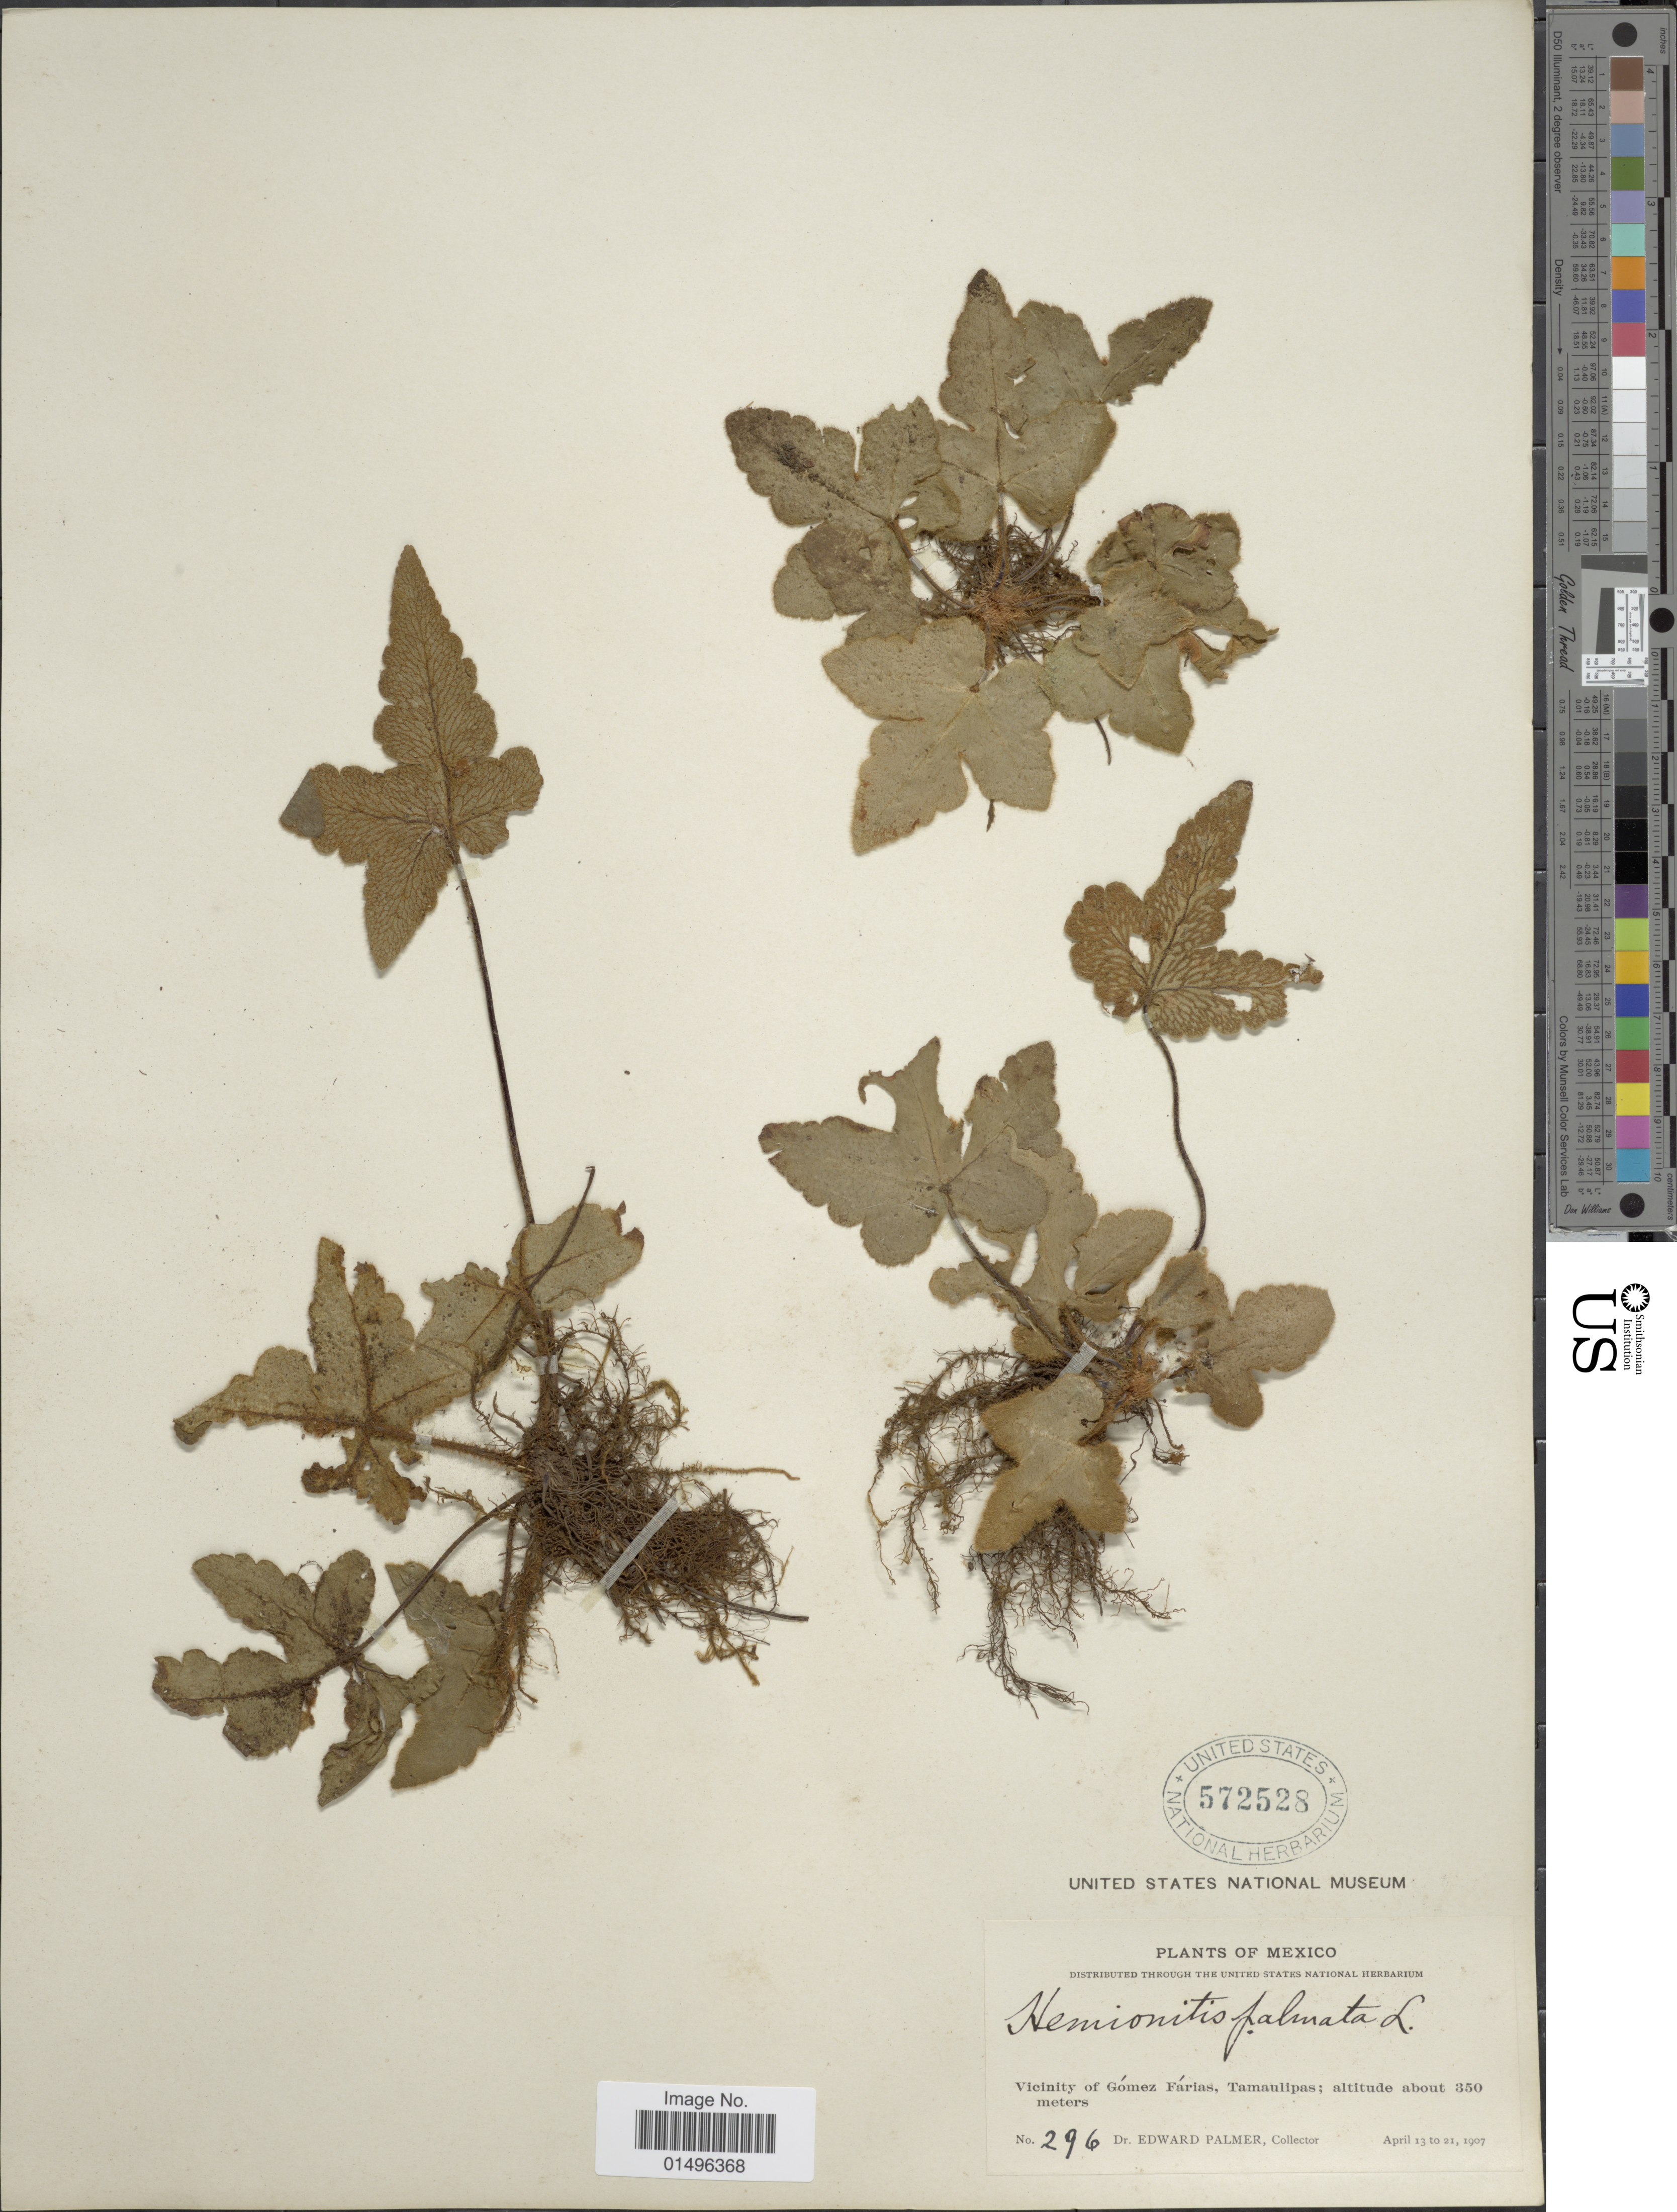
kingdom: Plantae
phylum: Tracheophyta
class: Polypodiopsida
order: Polypodiales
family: Pteridaceae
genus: Hemionitis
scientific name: Hemionitis palmata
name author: L.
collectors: E. Palmer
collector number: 296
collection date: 1907-04-13/1907-04-21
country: Mexico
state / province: México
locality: Mexico, Vicinity of Gomez Farias, Tamaulipas.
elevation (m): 350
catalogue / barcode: US 572528